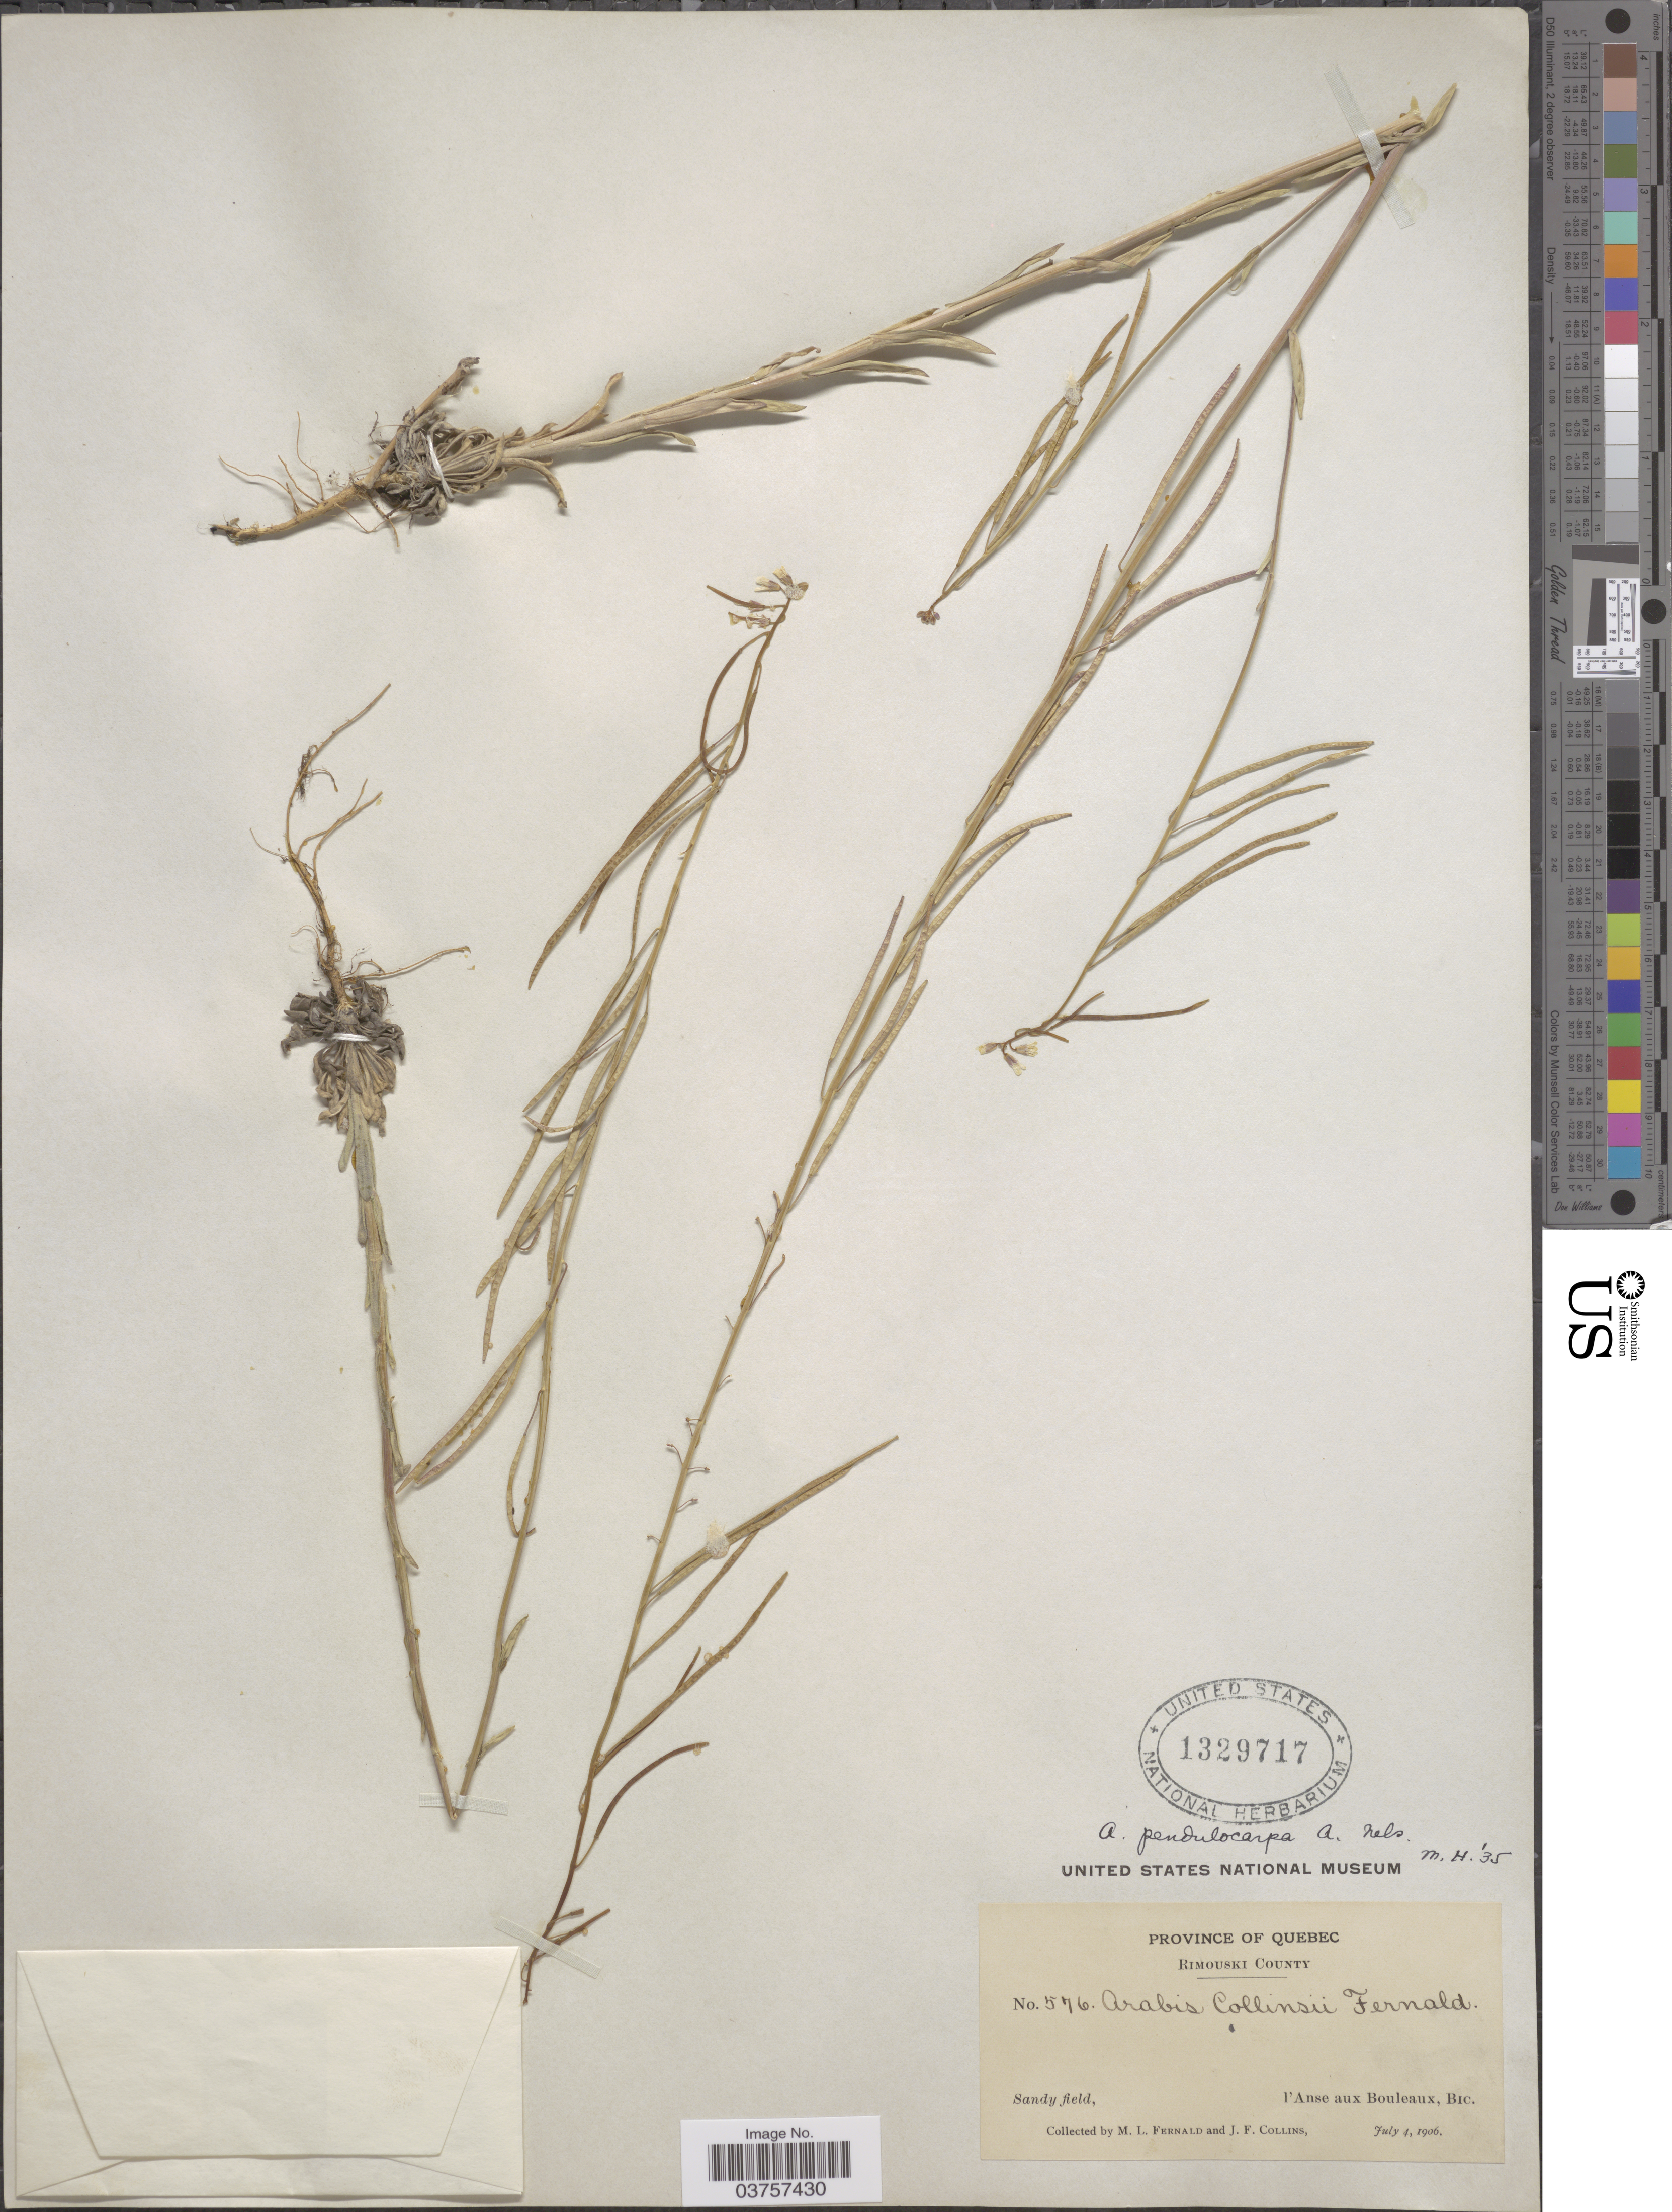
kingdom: Plantae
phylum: Tracheophyta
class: Magnoliopsida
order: Brassicales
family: Brassicaceae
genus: Arabis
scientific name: Arabis holboellii var. collinsii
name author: (Fernald) Rollins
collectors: M. L. Fernald & J. Collins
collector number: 576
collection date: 1906-07-04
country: Canada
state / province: Quebec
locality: Rimouski County. l'Anse aux Bouleaux, Bic.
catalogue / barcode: US 1329717